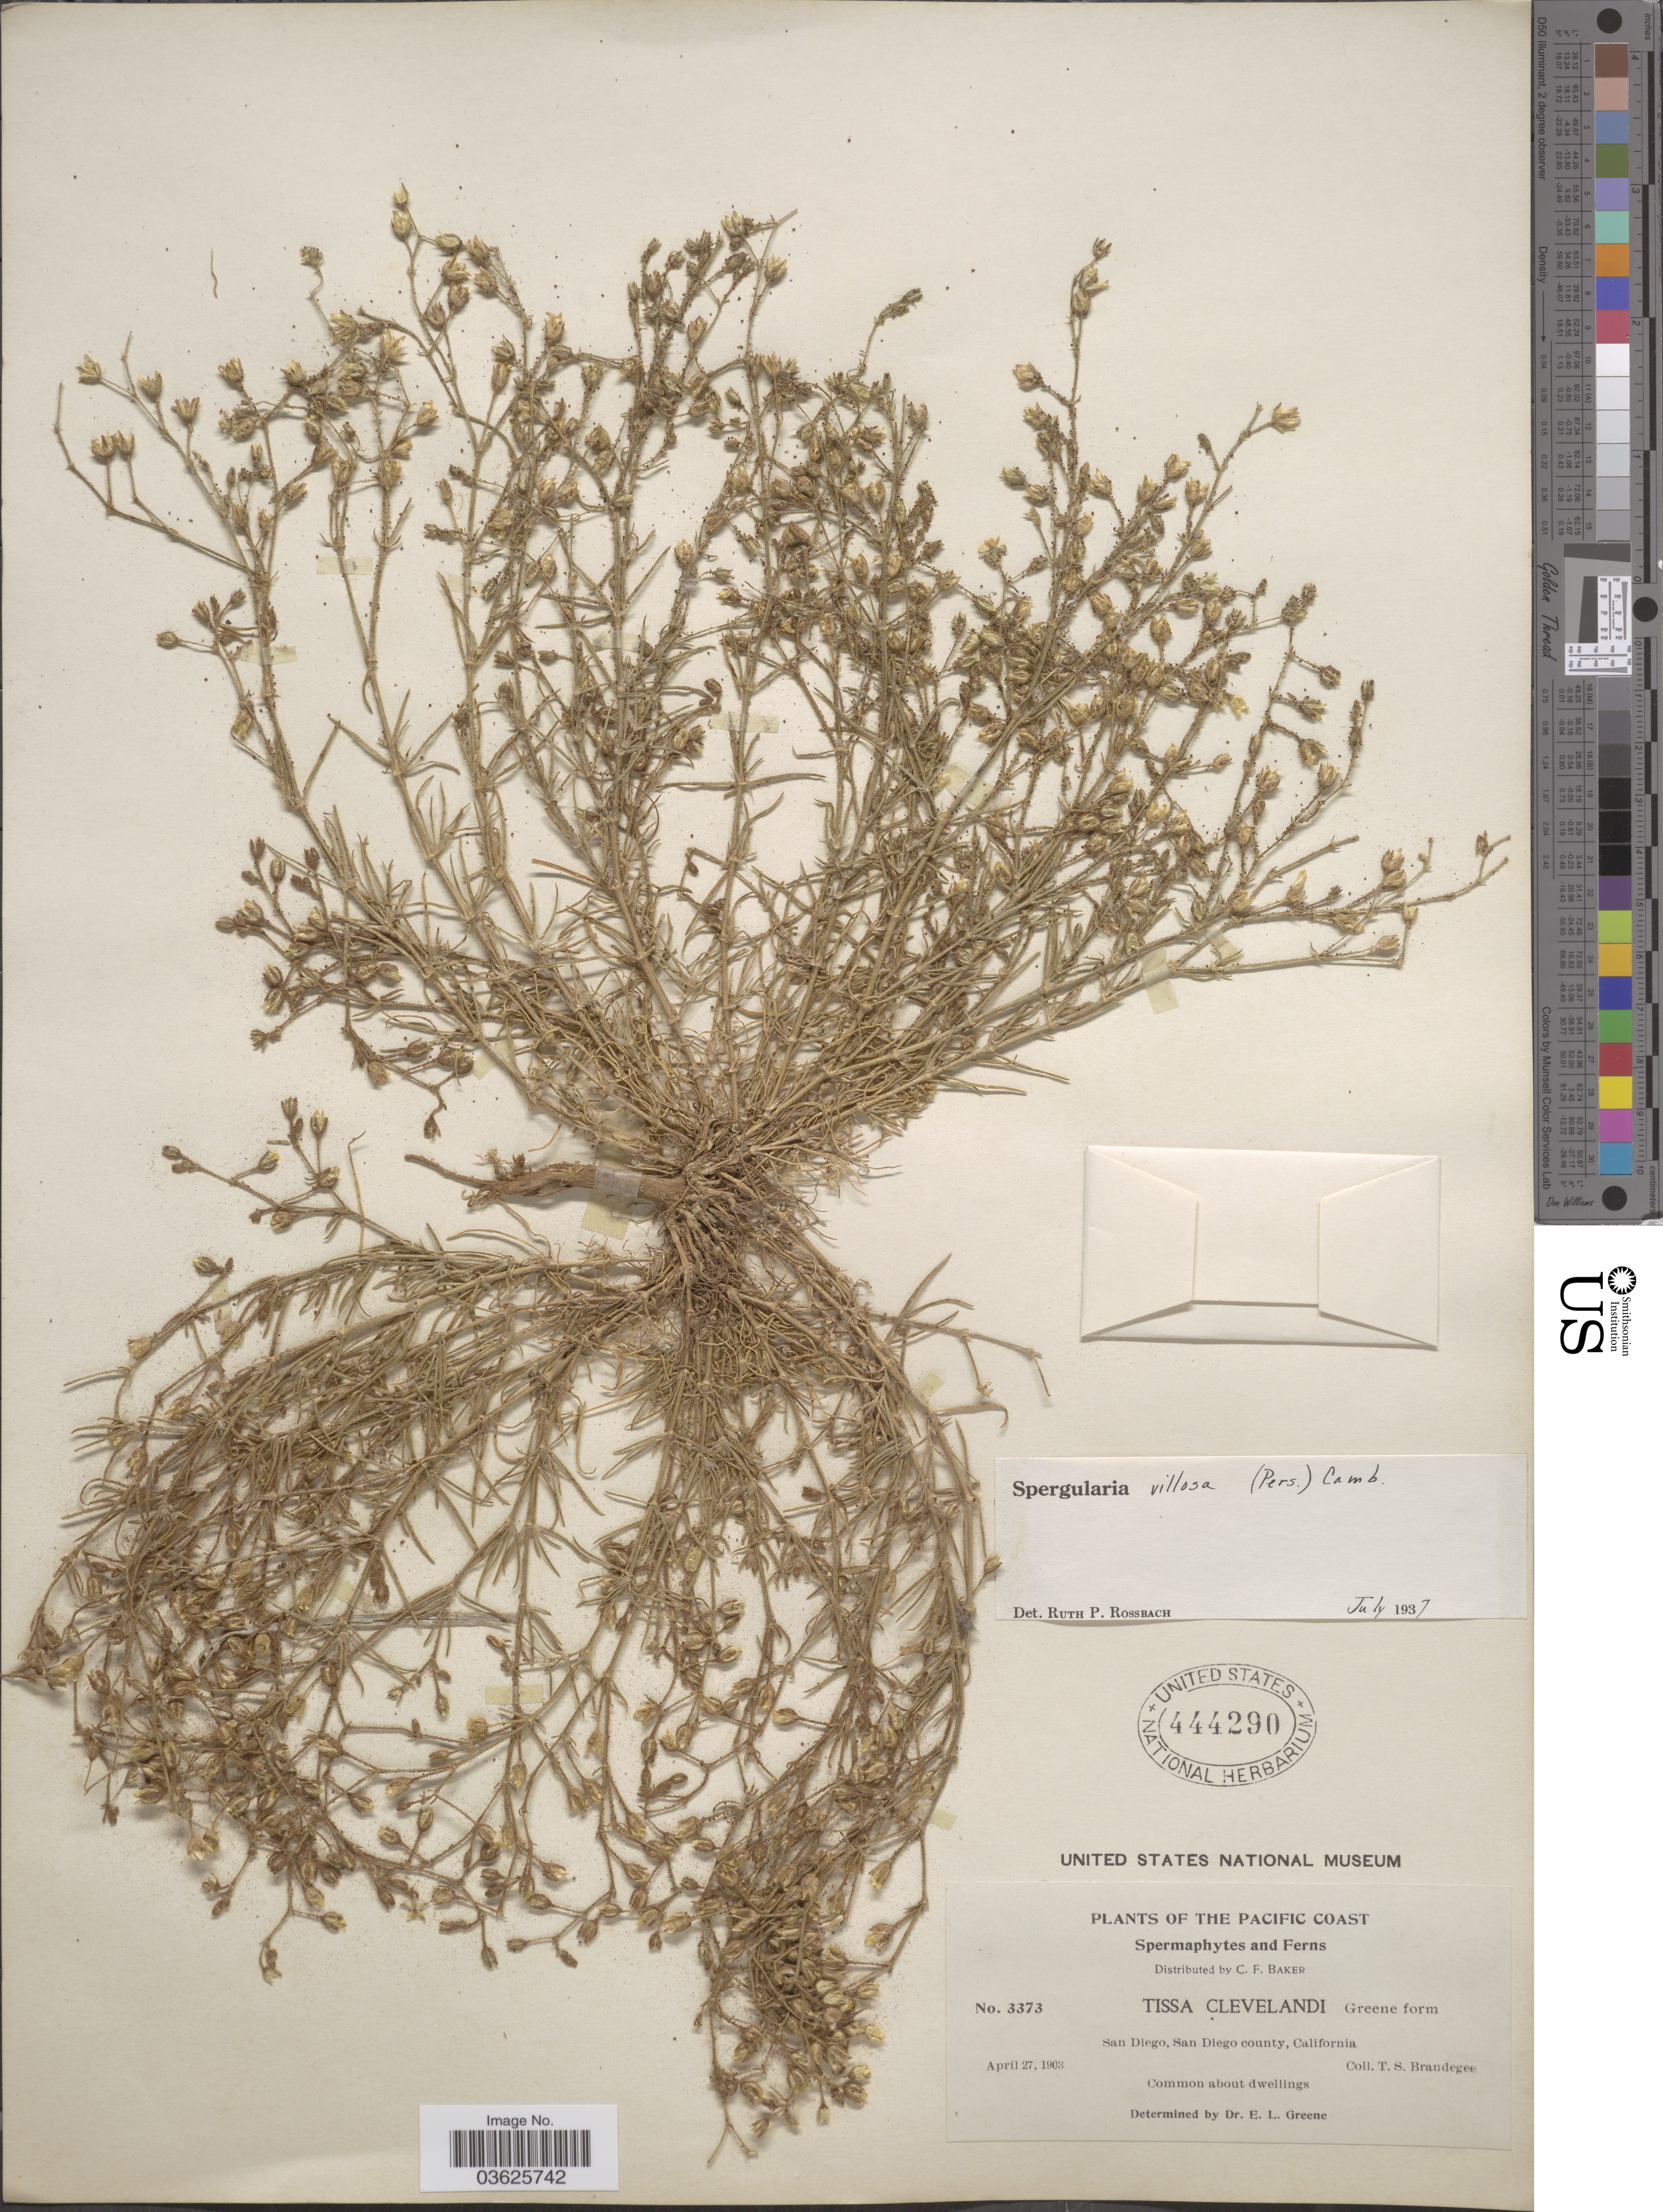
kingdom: Plantae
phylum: Tracheophyta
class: Magnoliopsida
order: Caryophyllales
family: Caryophyllaceae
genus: Spergularia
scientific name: Spergularia villosa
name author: (Pers.) Cambess.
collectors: T. S. Brandegee (herbarium)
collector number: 3373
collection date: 1903-04-27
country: United States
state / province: California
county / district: San Diego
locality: The Pacific Coast. San Diego, San Diego county.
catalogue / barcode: US 444290